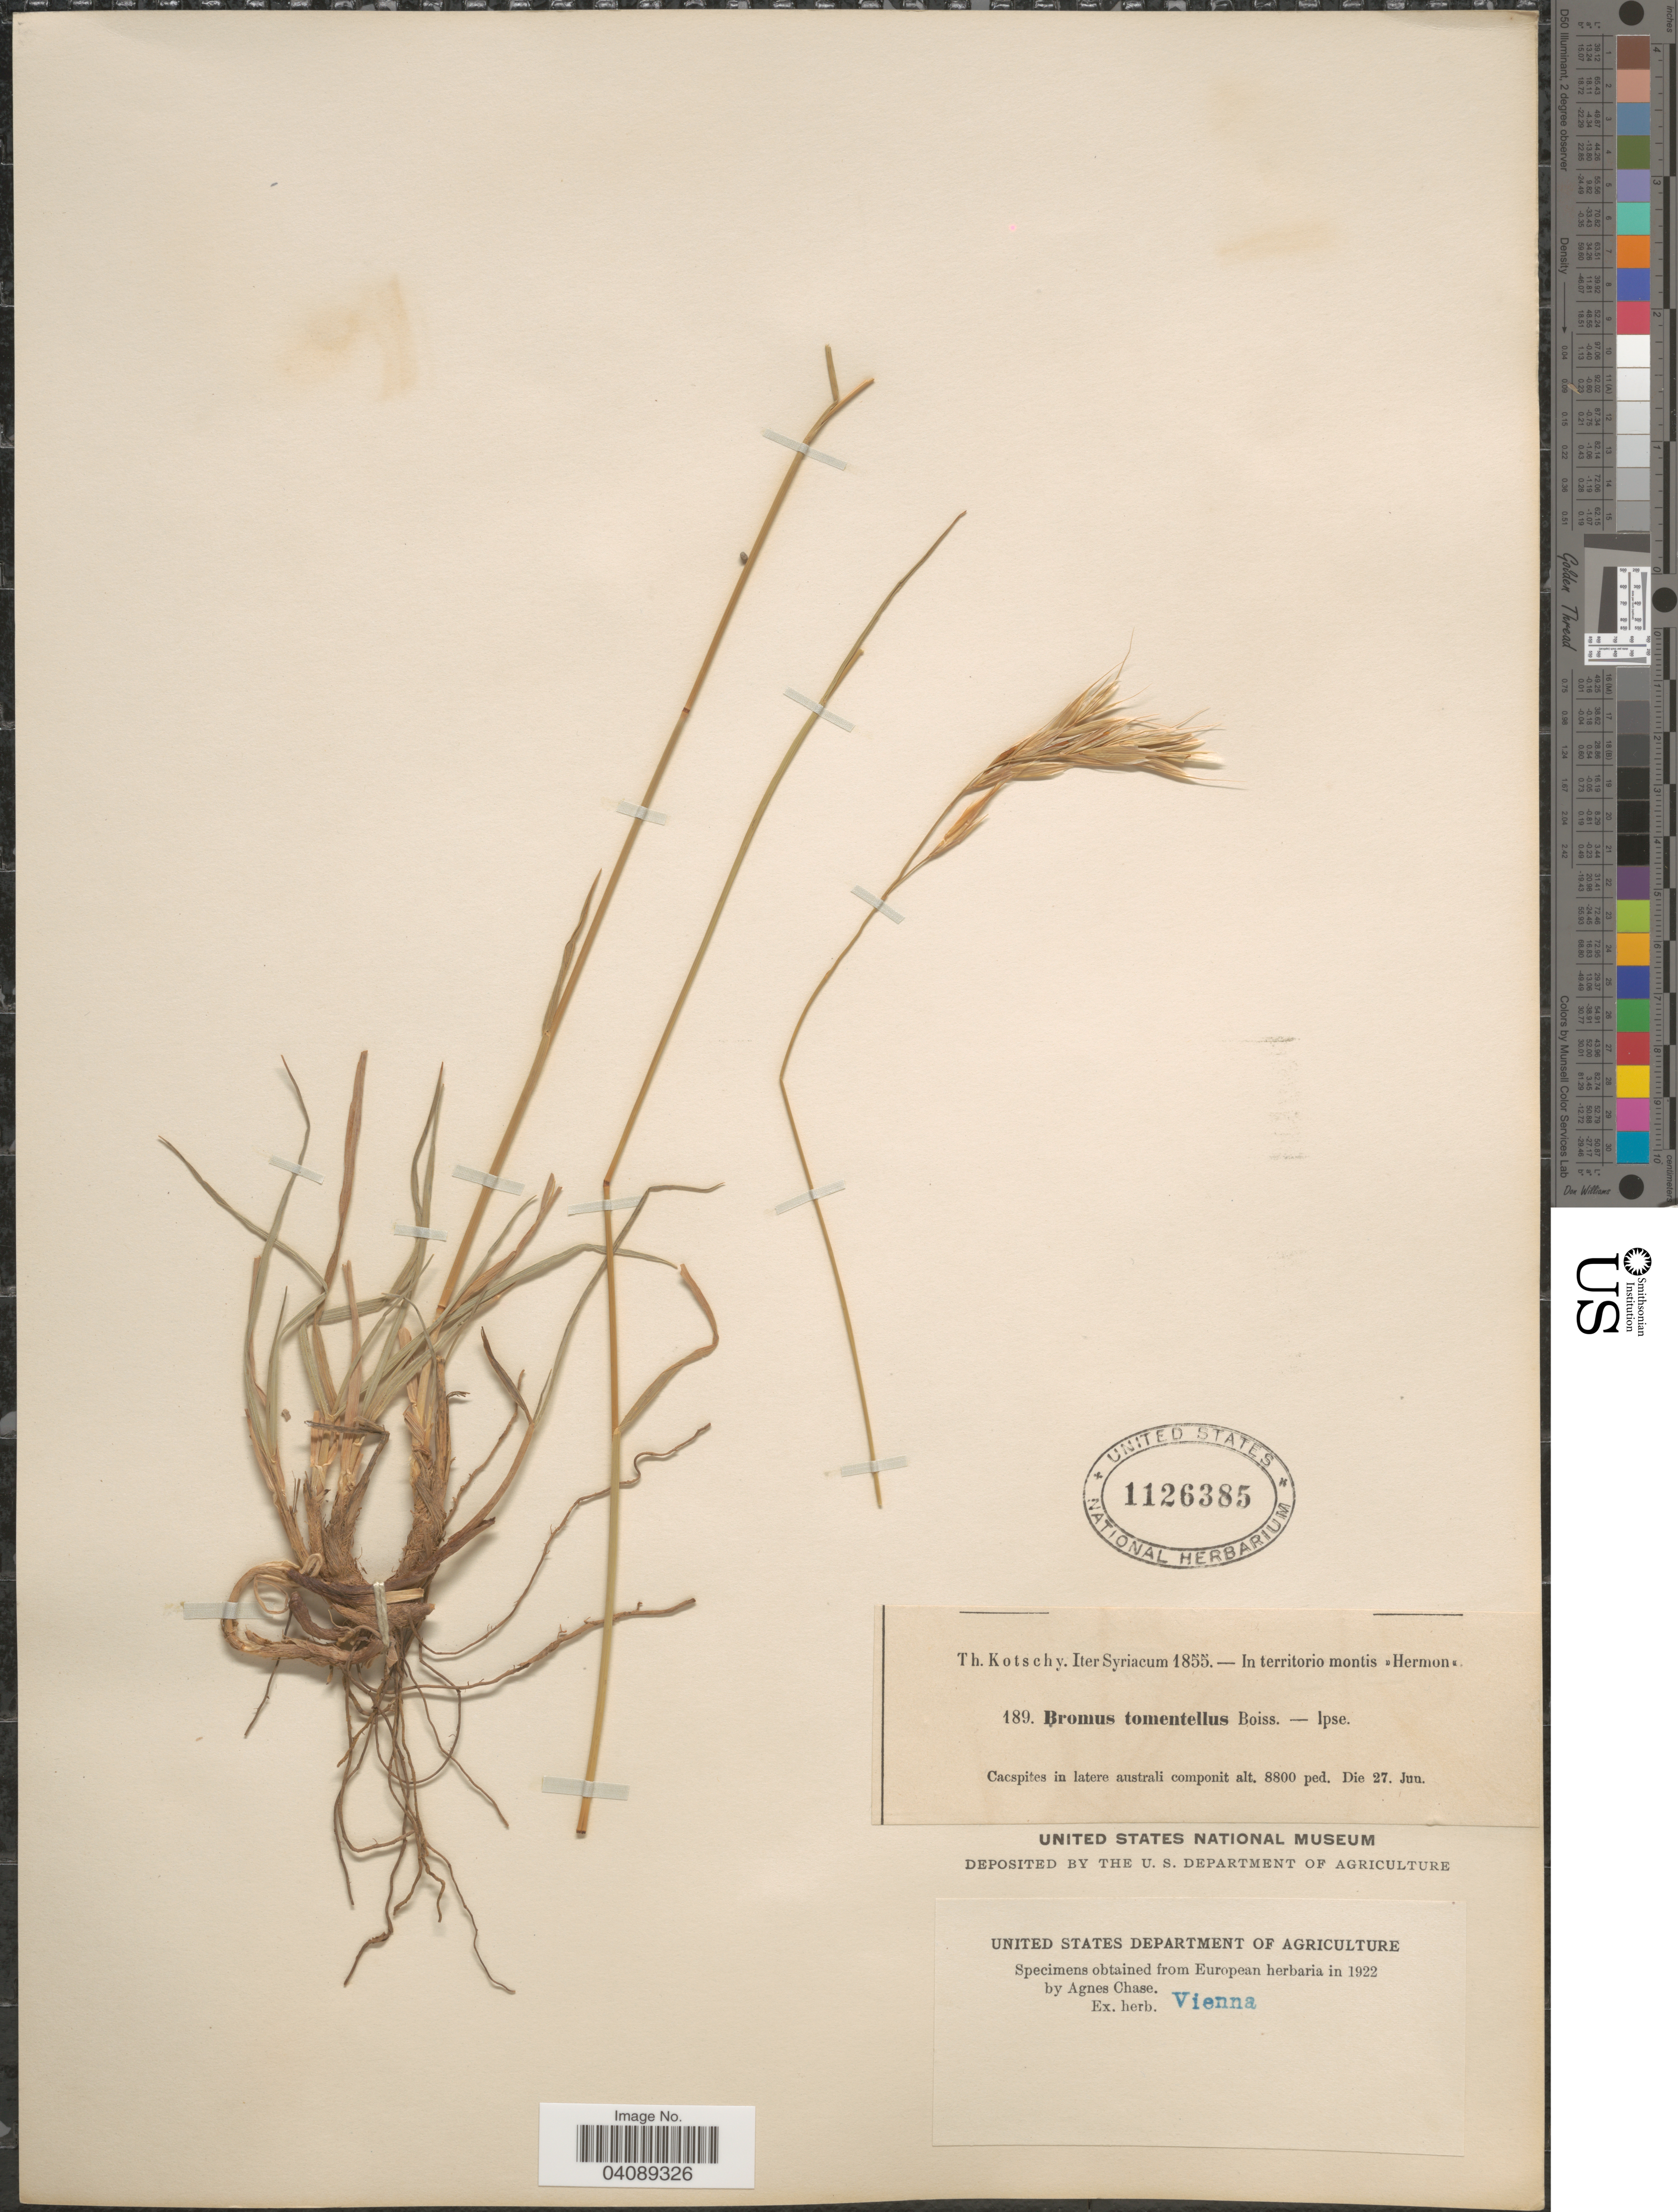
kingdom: Plantae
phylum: Tracheophyta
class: Liliopsida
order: Poales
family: Poaceae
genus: Bromus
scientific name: Bromus tomentellus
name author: Boiss.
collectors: K. G. Kotschy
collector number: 189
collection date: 1855-06-27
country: Syria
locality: Iter Syriacum 1855.- In territorio montis »Hermon«. Cacspites in latere australi componit.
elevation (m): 2682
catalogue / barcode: US 1126385